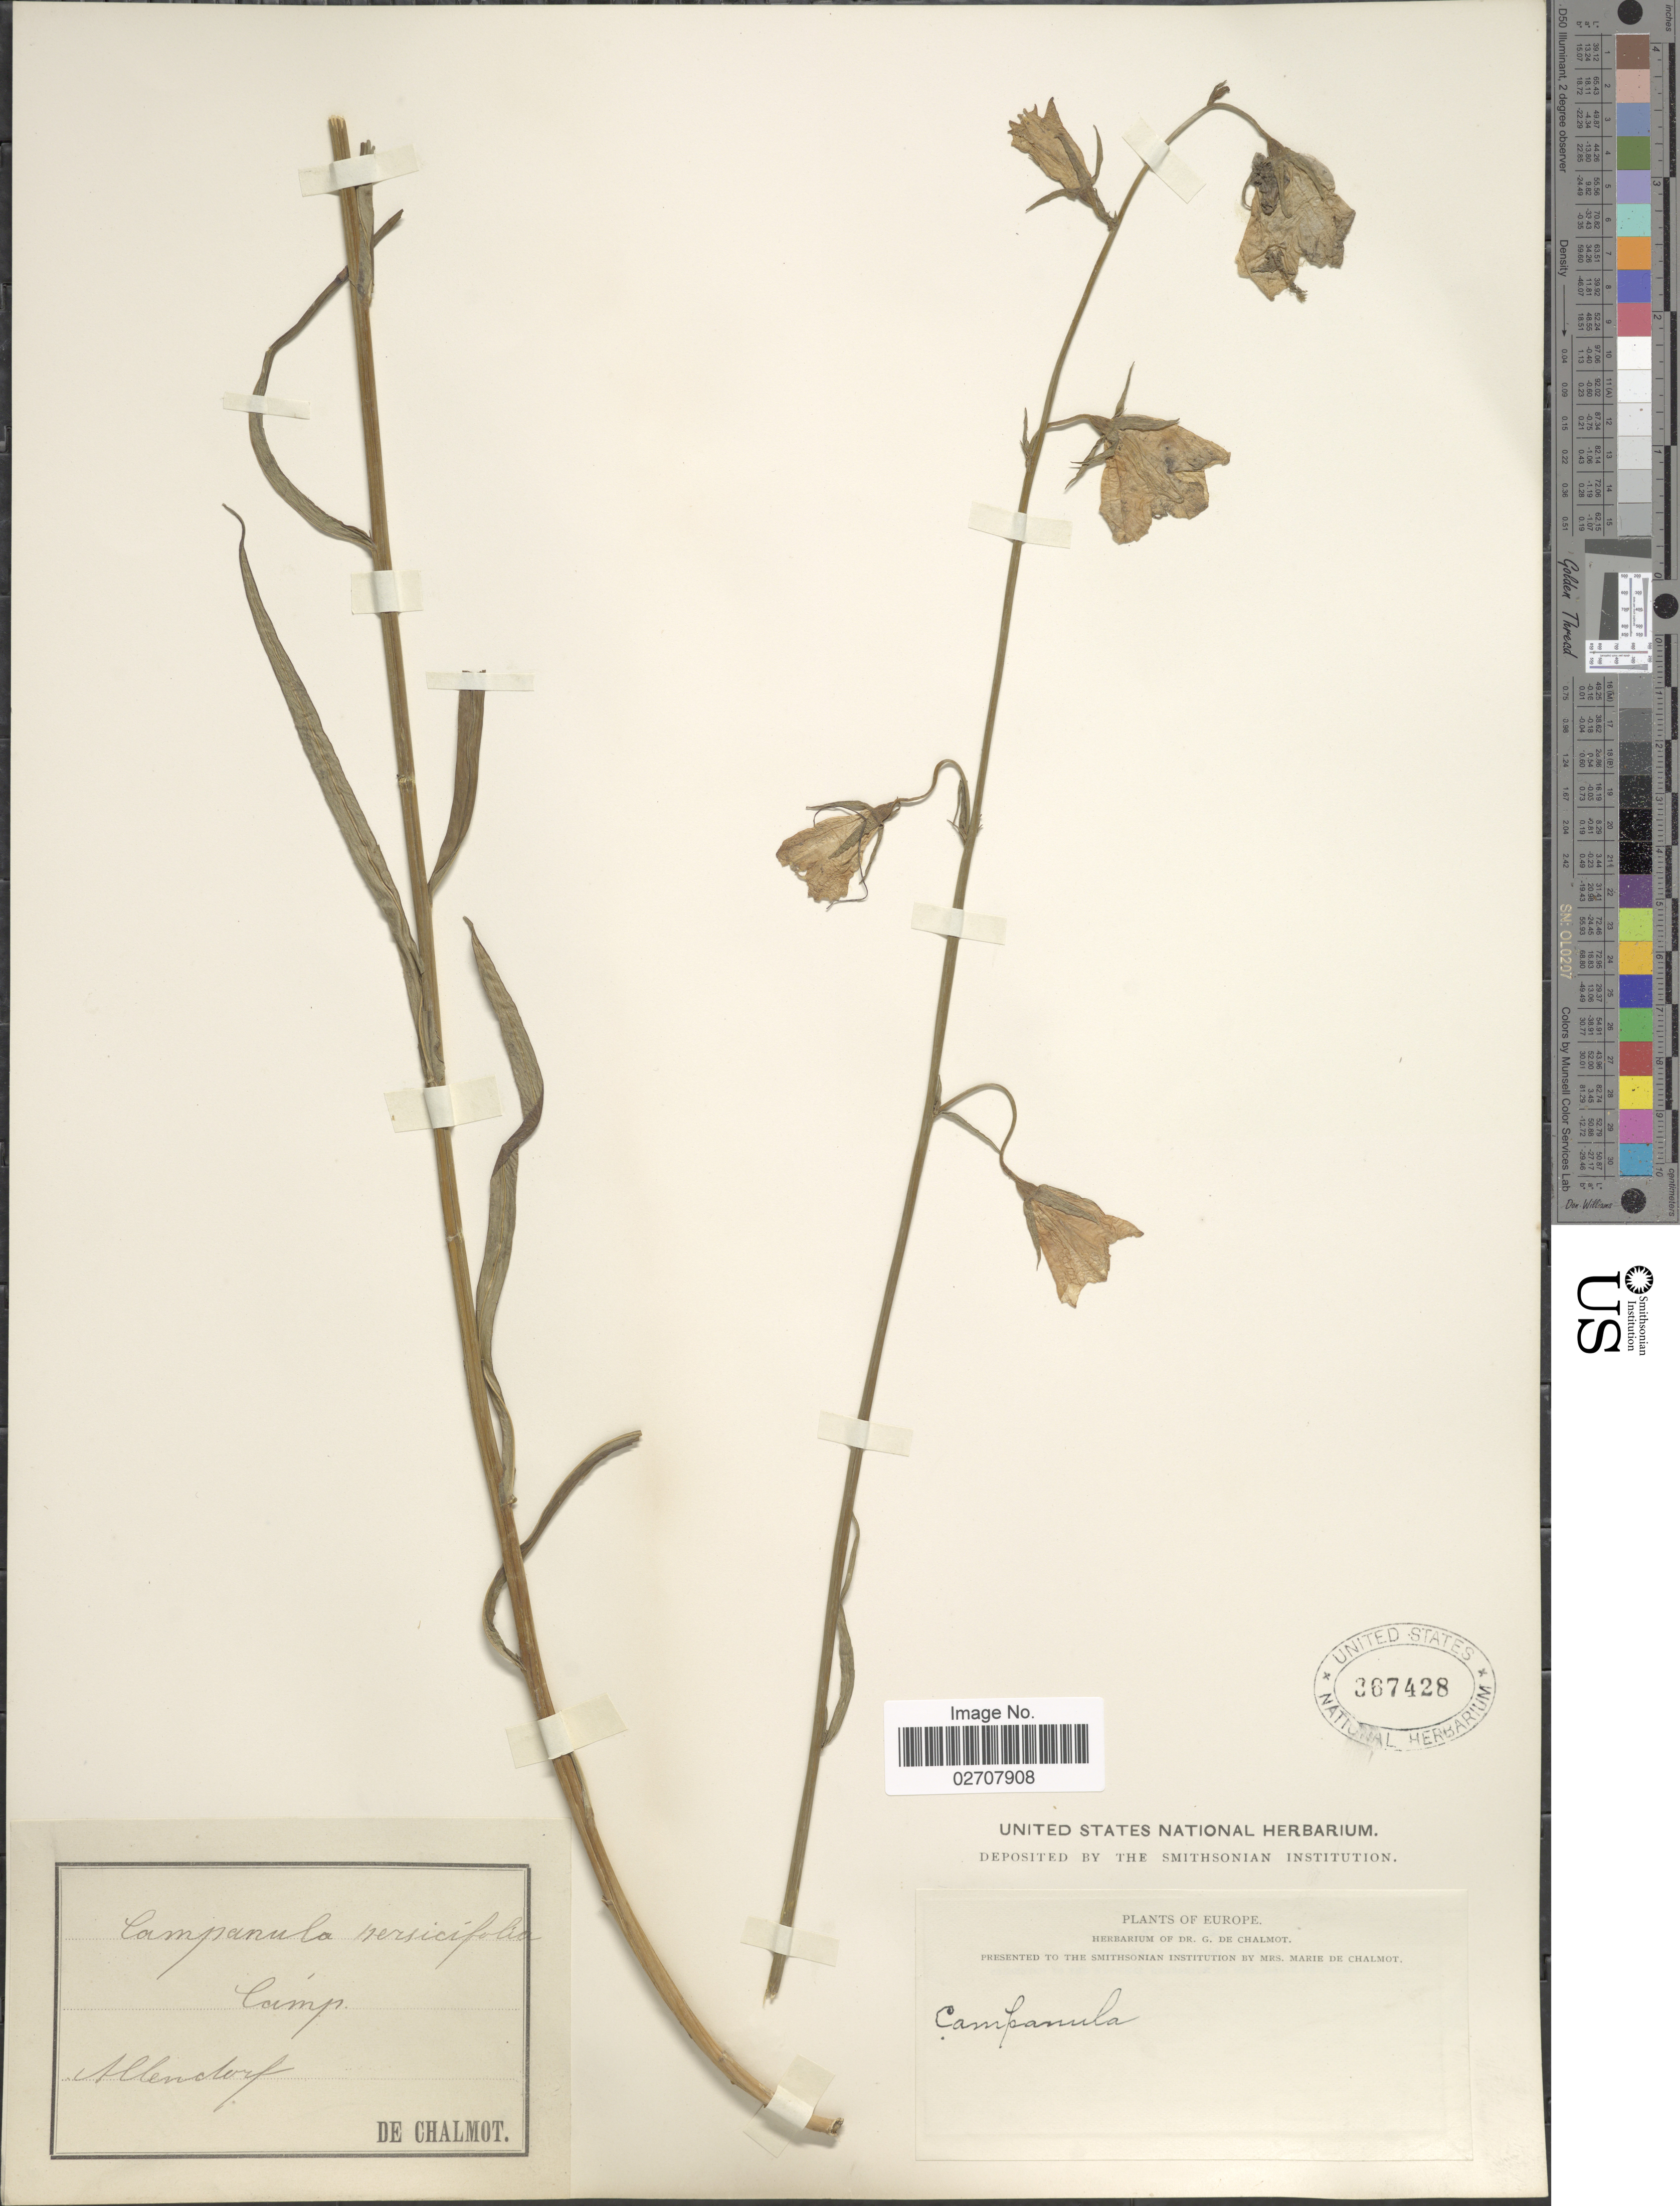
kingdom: Plantae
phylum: Tracheophyta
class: Magnoliopsida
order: Asterales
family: Campanulaceae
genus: Campanula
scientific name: Campanula persicifolia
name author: L.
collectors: G. de Chalmot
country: Germany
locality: Europe, Camp, Allendorf [interpreted]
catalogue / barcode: US 367428